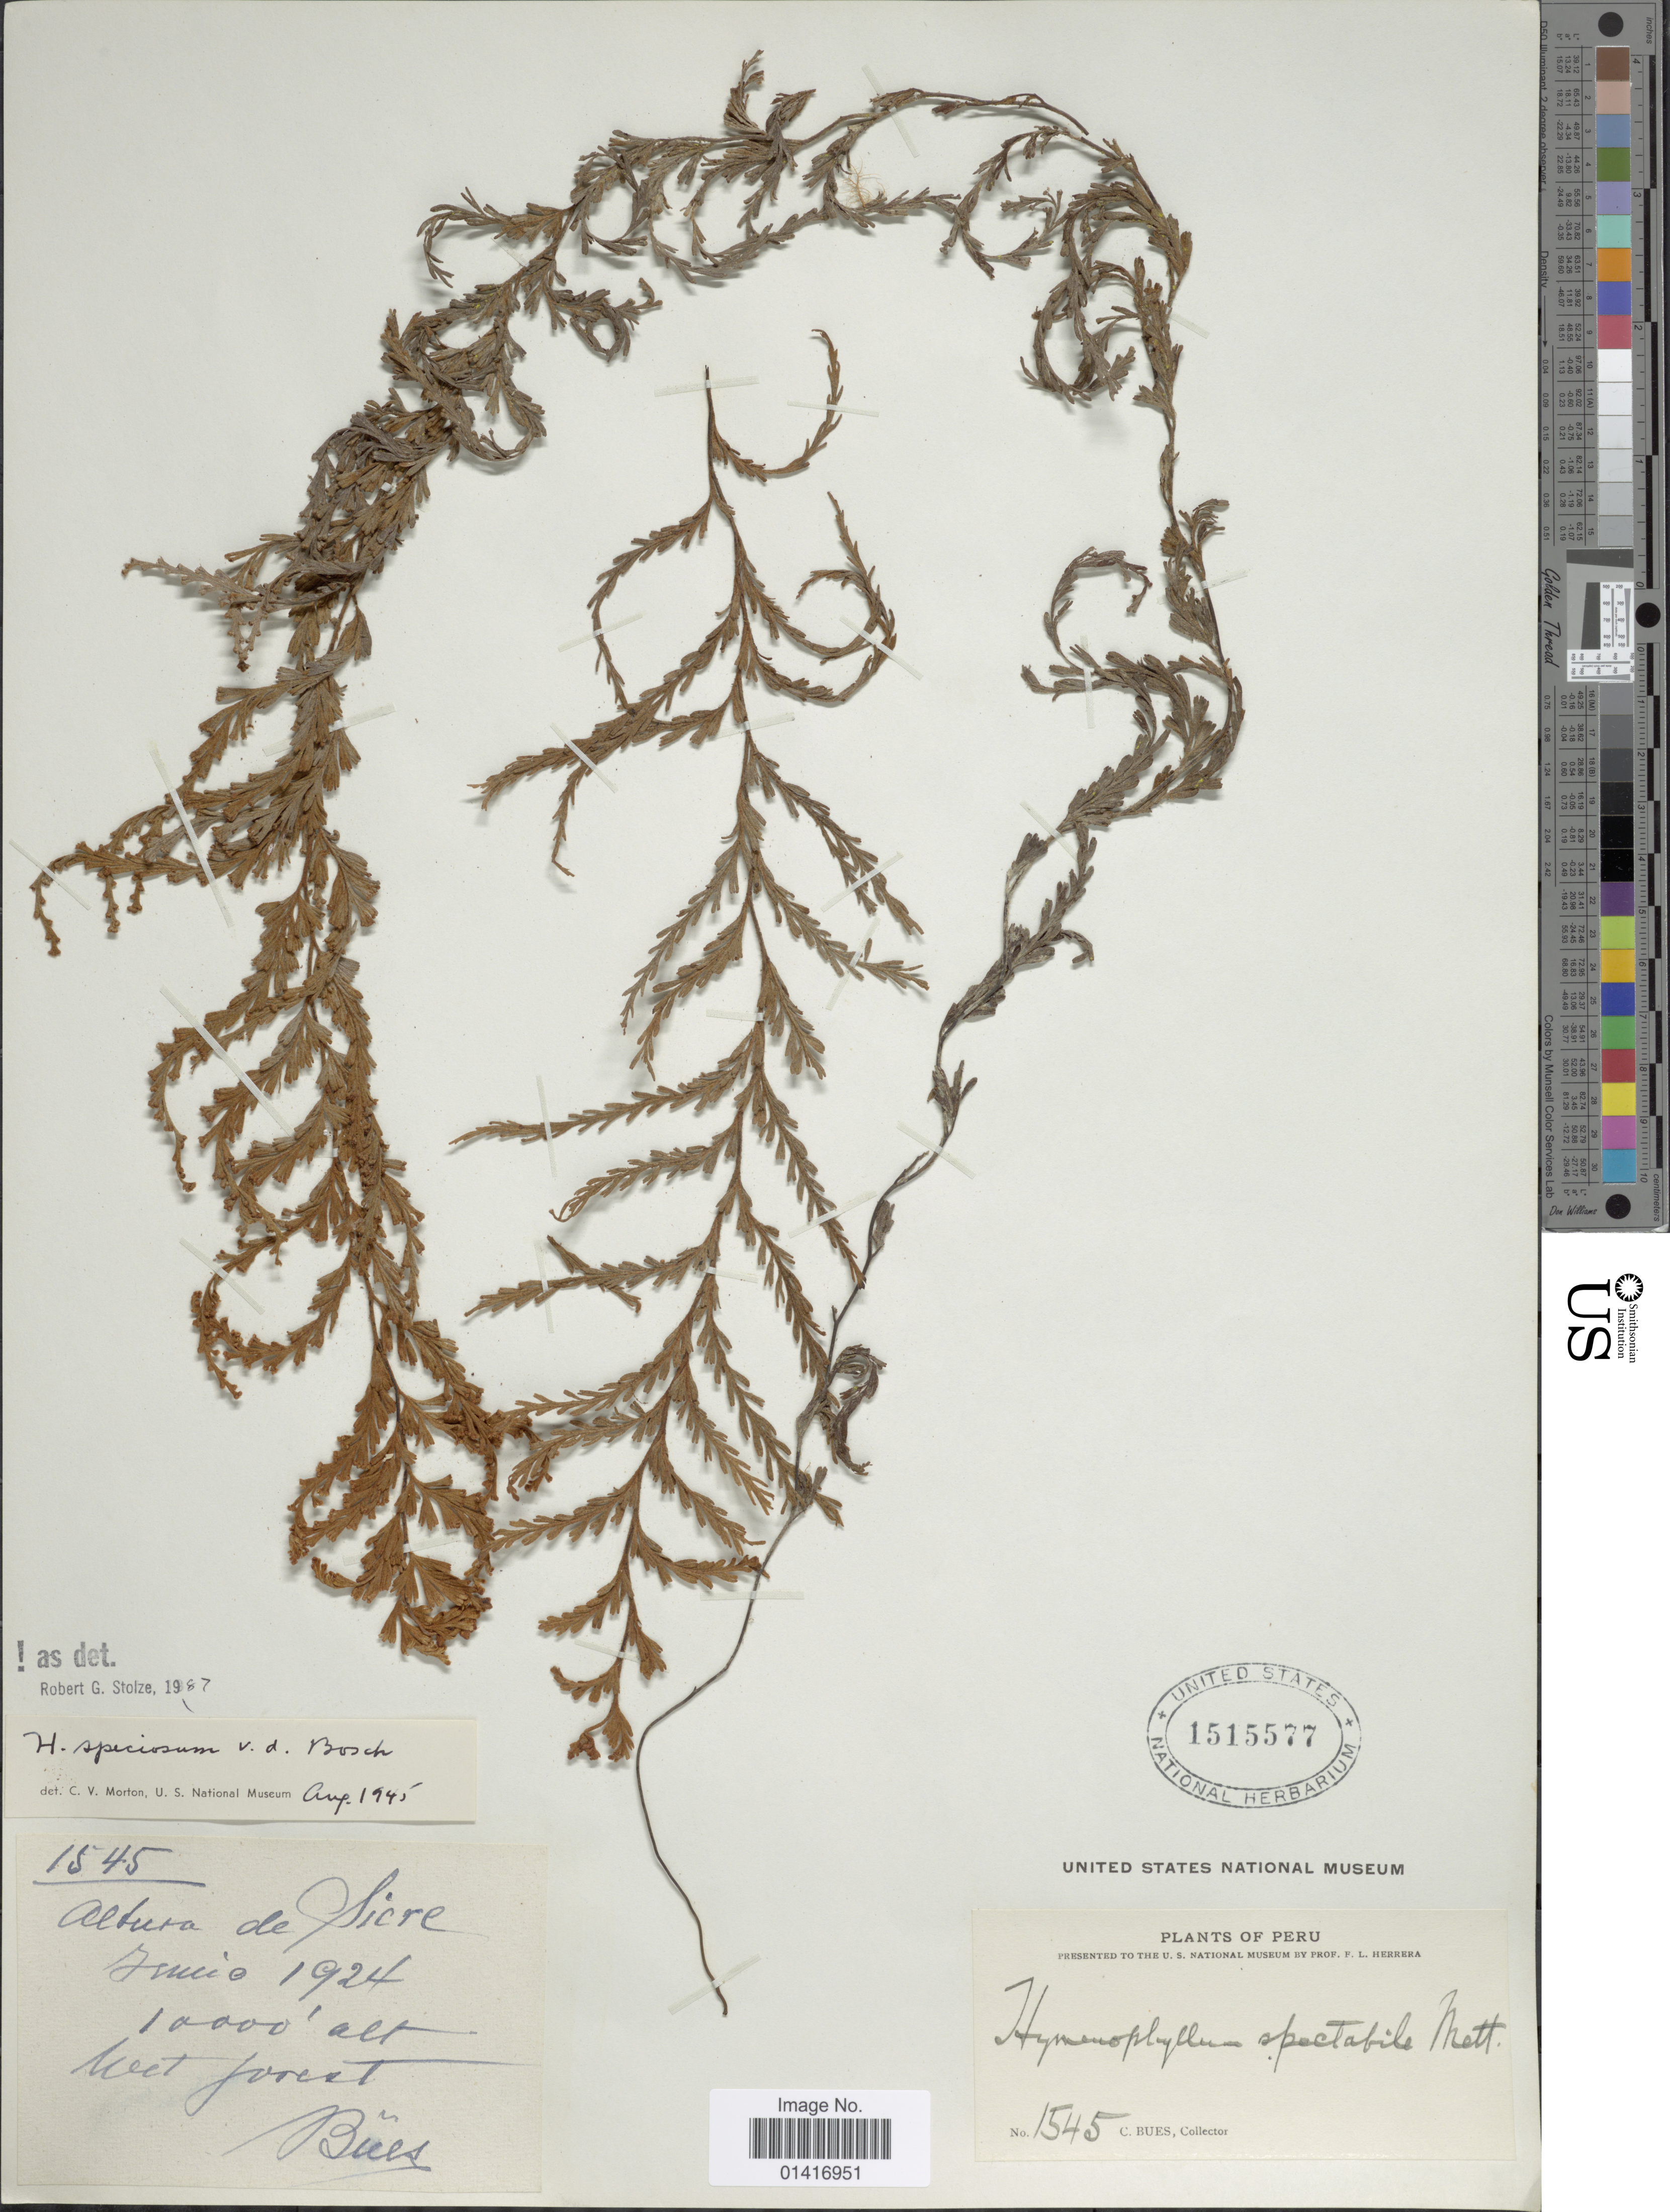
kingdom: Plantae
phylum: Tracheophyta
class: Polypodiopsida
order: Hymenophyllales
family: Hymenophyllaceae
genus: Hymenophyllum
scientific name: Hymenophyllum speciosum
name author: Bosch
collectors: C. Bues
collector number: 1545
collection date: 1924-06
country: Peru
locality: Altura de Siere. Wet forest.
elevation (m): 3048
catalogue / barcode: US 1515577